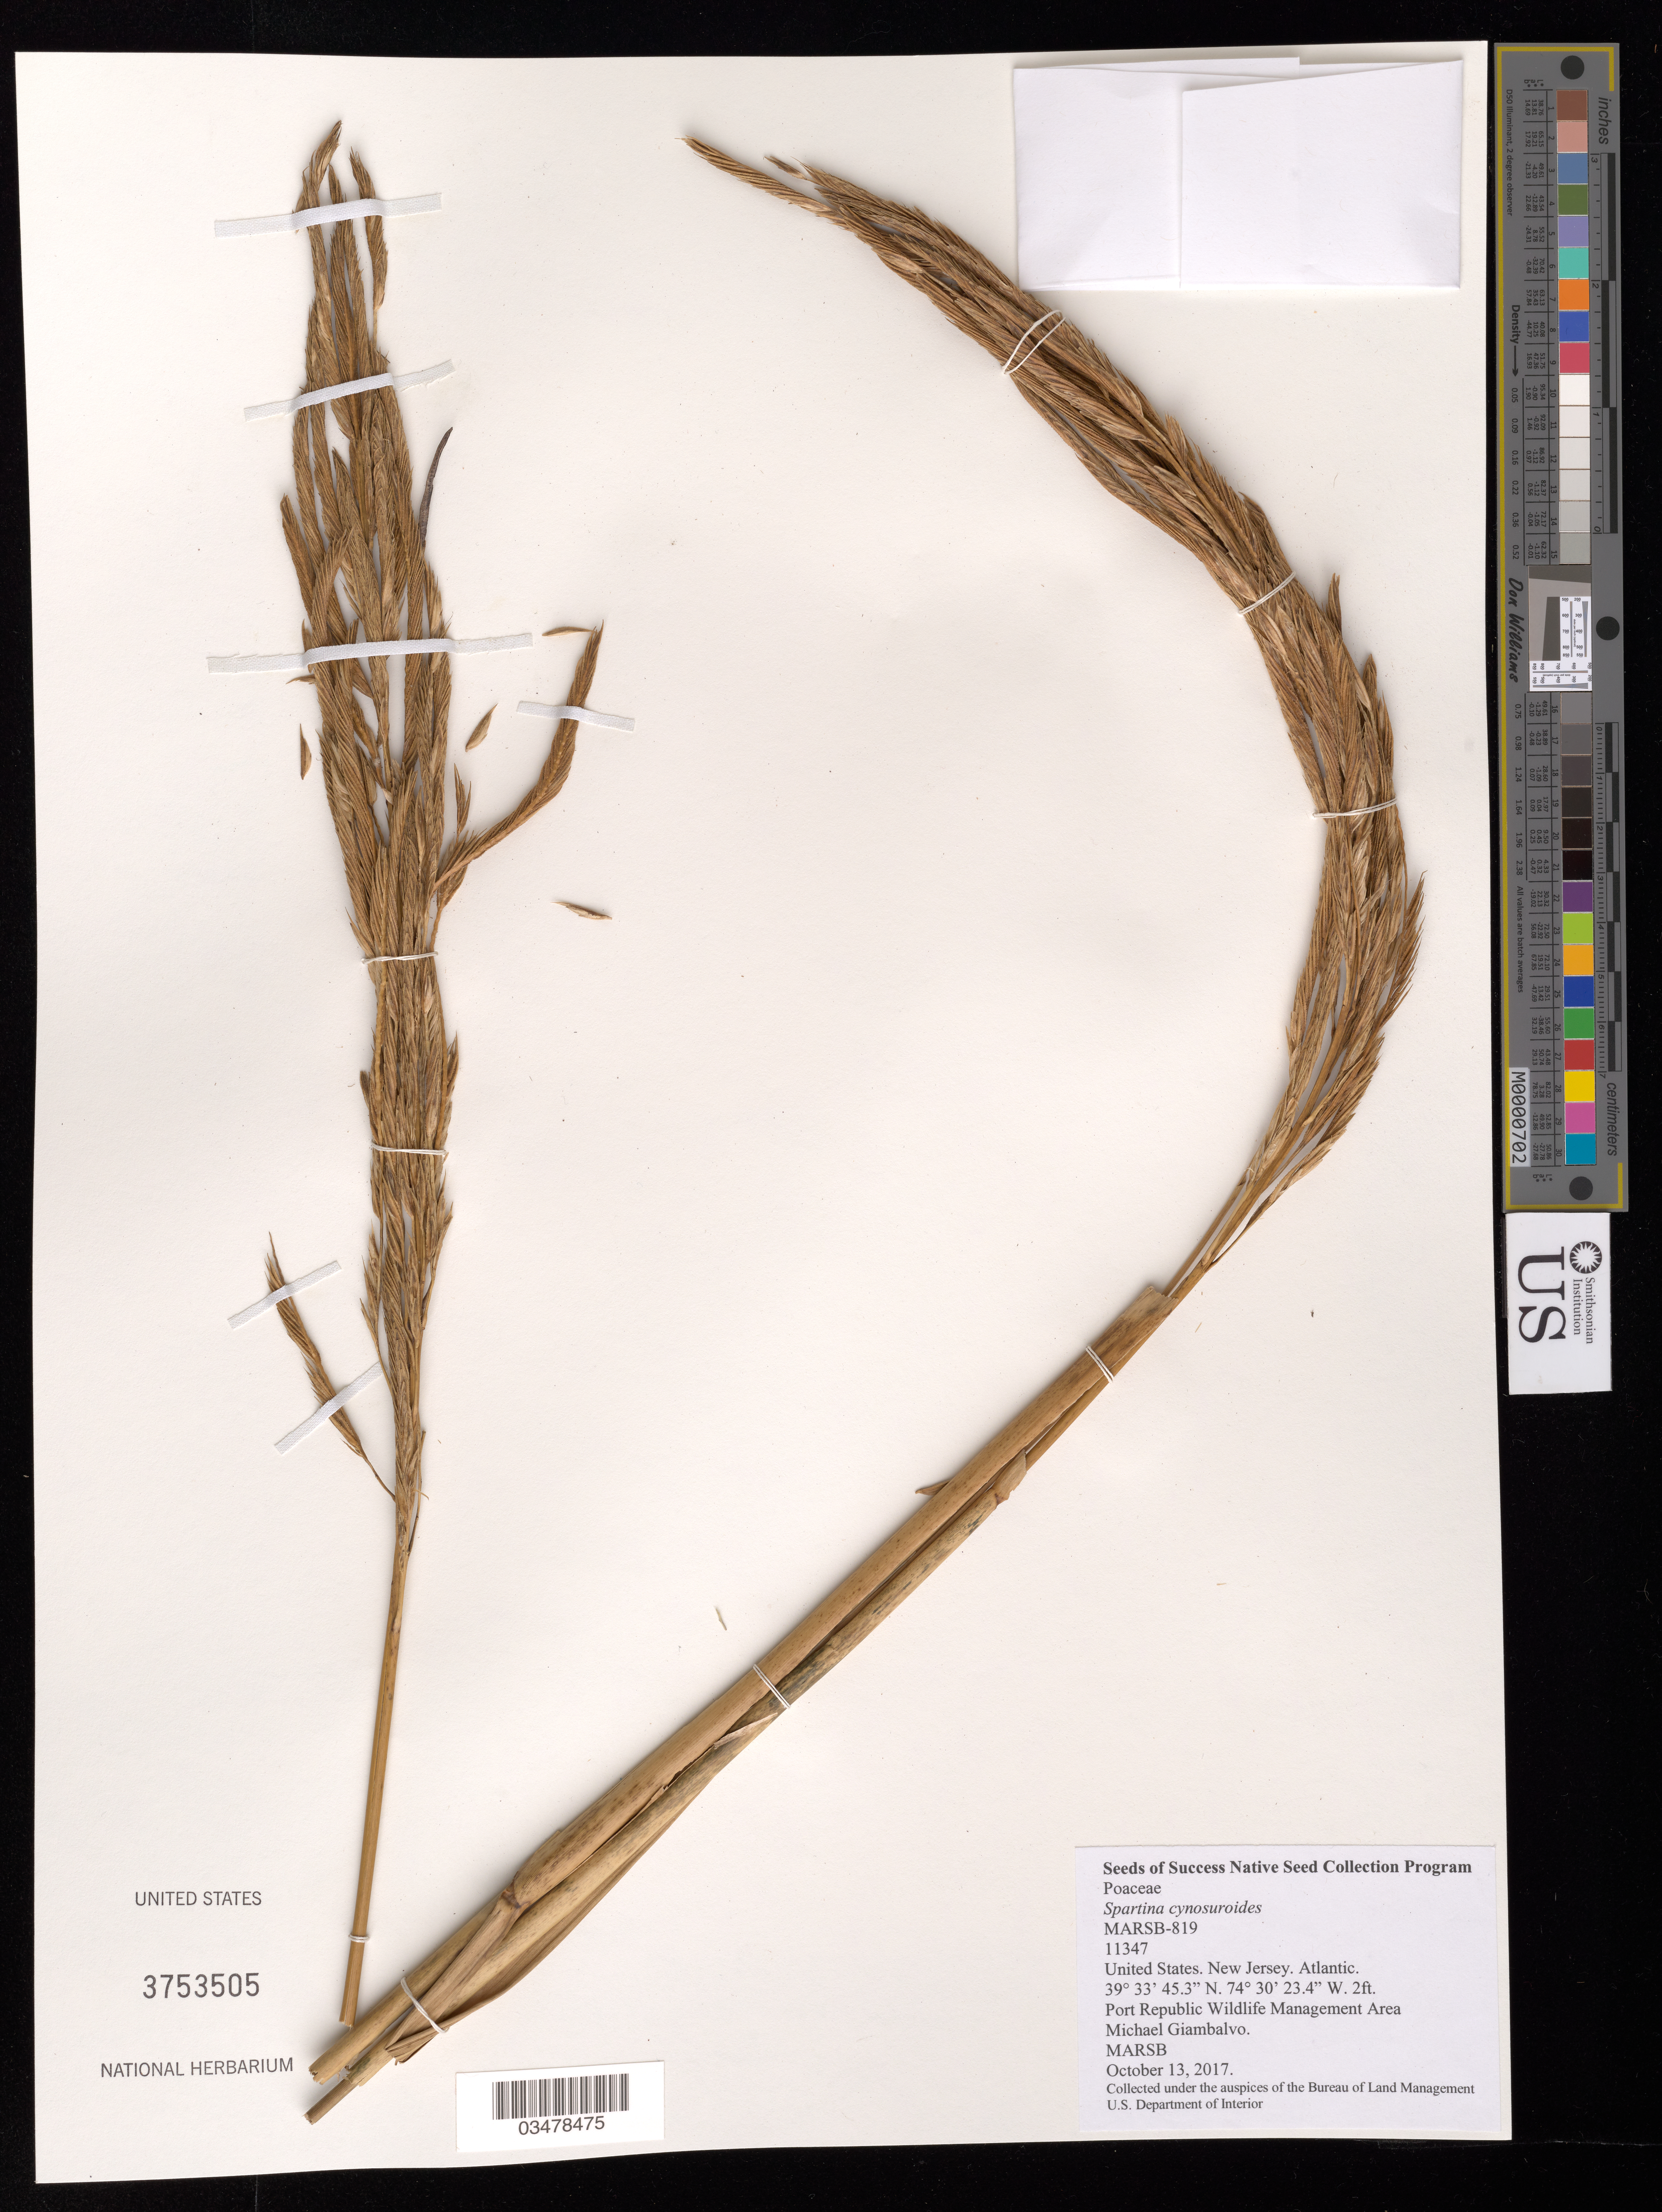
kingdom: Plantae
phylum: Tracheophyta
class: Liliopsida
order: Poales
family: Poaceae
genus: Spartina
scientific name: Spartina cynosuroides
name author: (L.) Roth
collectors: M. Giambalvo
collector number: MARSB-819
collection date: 2017-10-13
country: United States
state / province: New Jersey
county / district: Atlantic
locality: Port Republic Wildlife Management Area, North Mannheim Road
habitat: High, inland, brackish Tidal Marsh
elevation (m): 1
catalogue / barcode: US 3753505